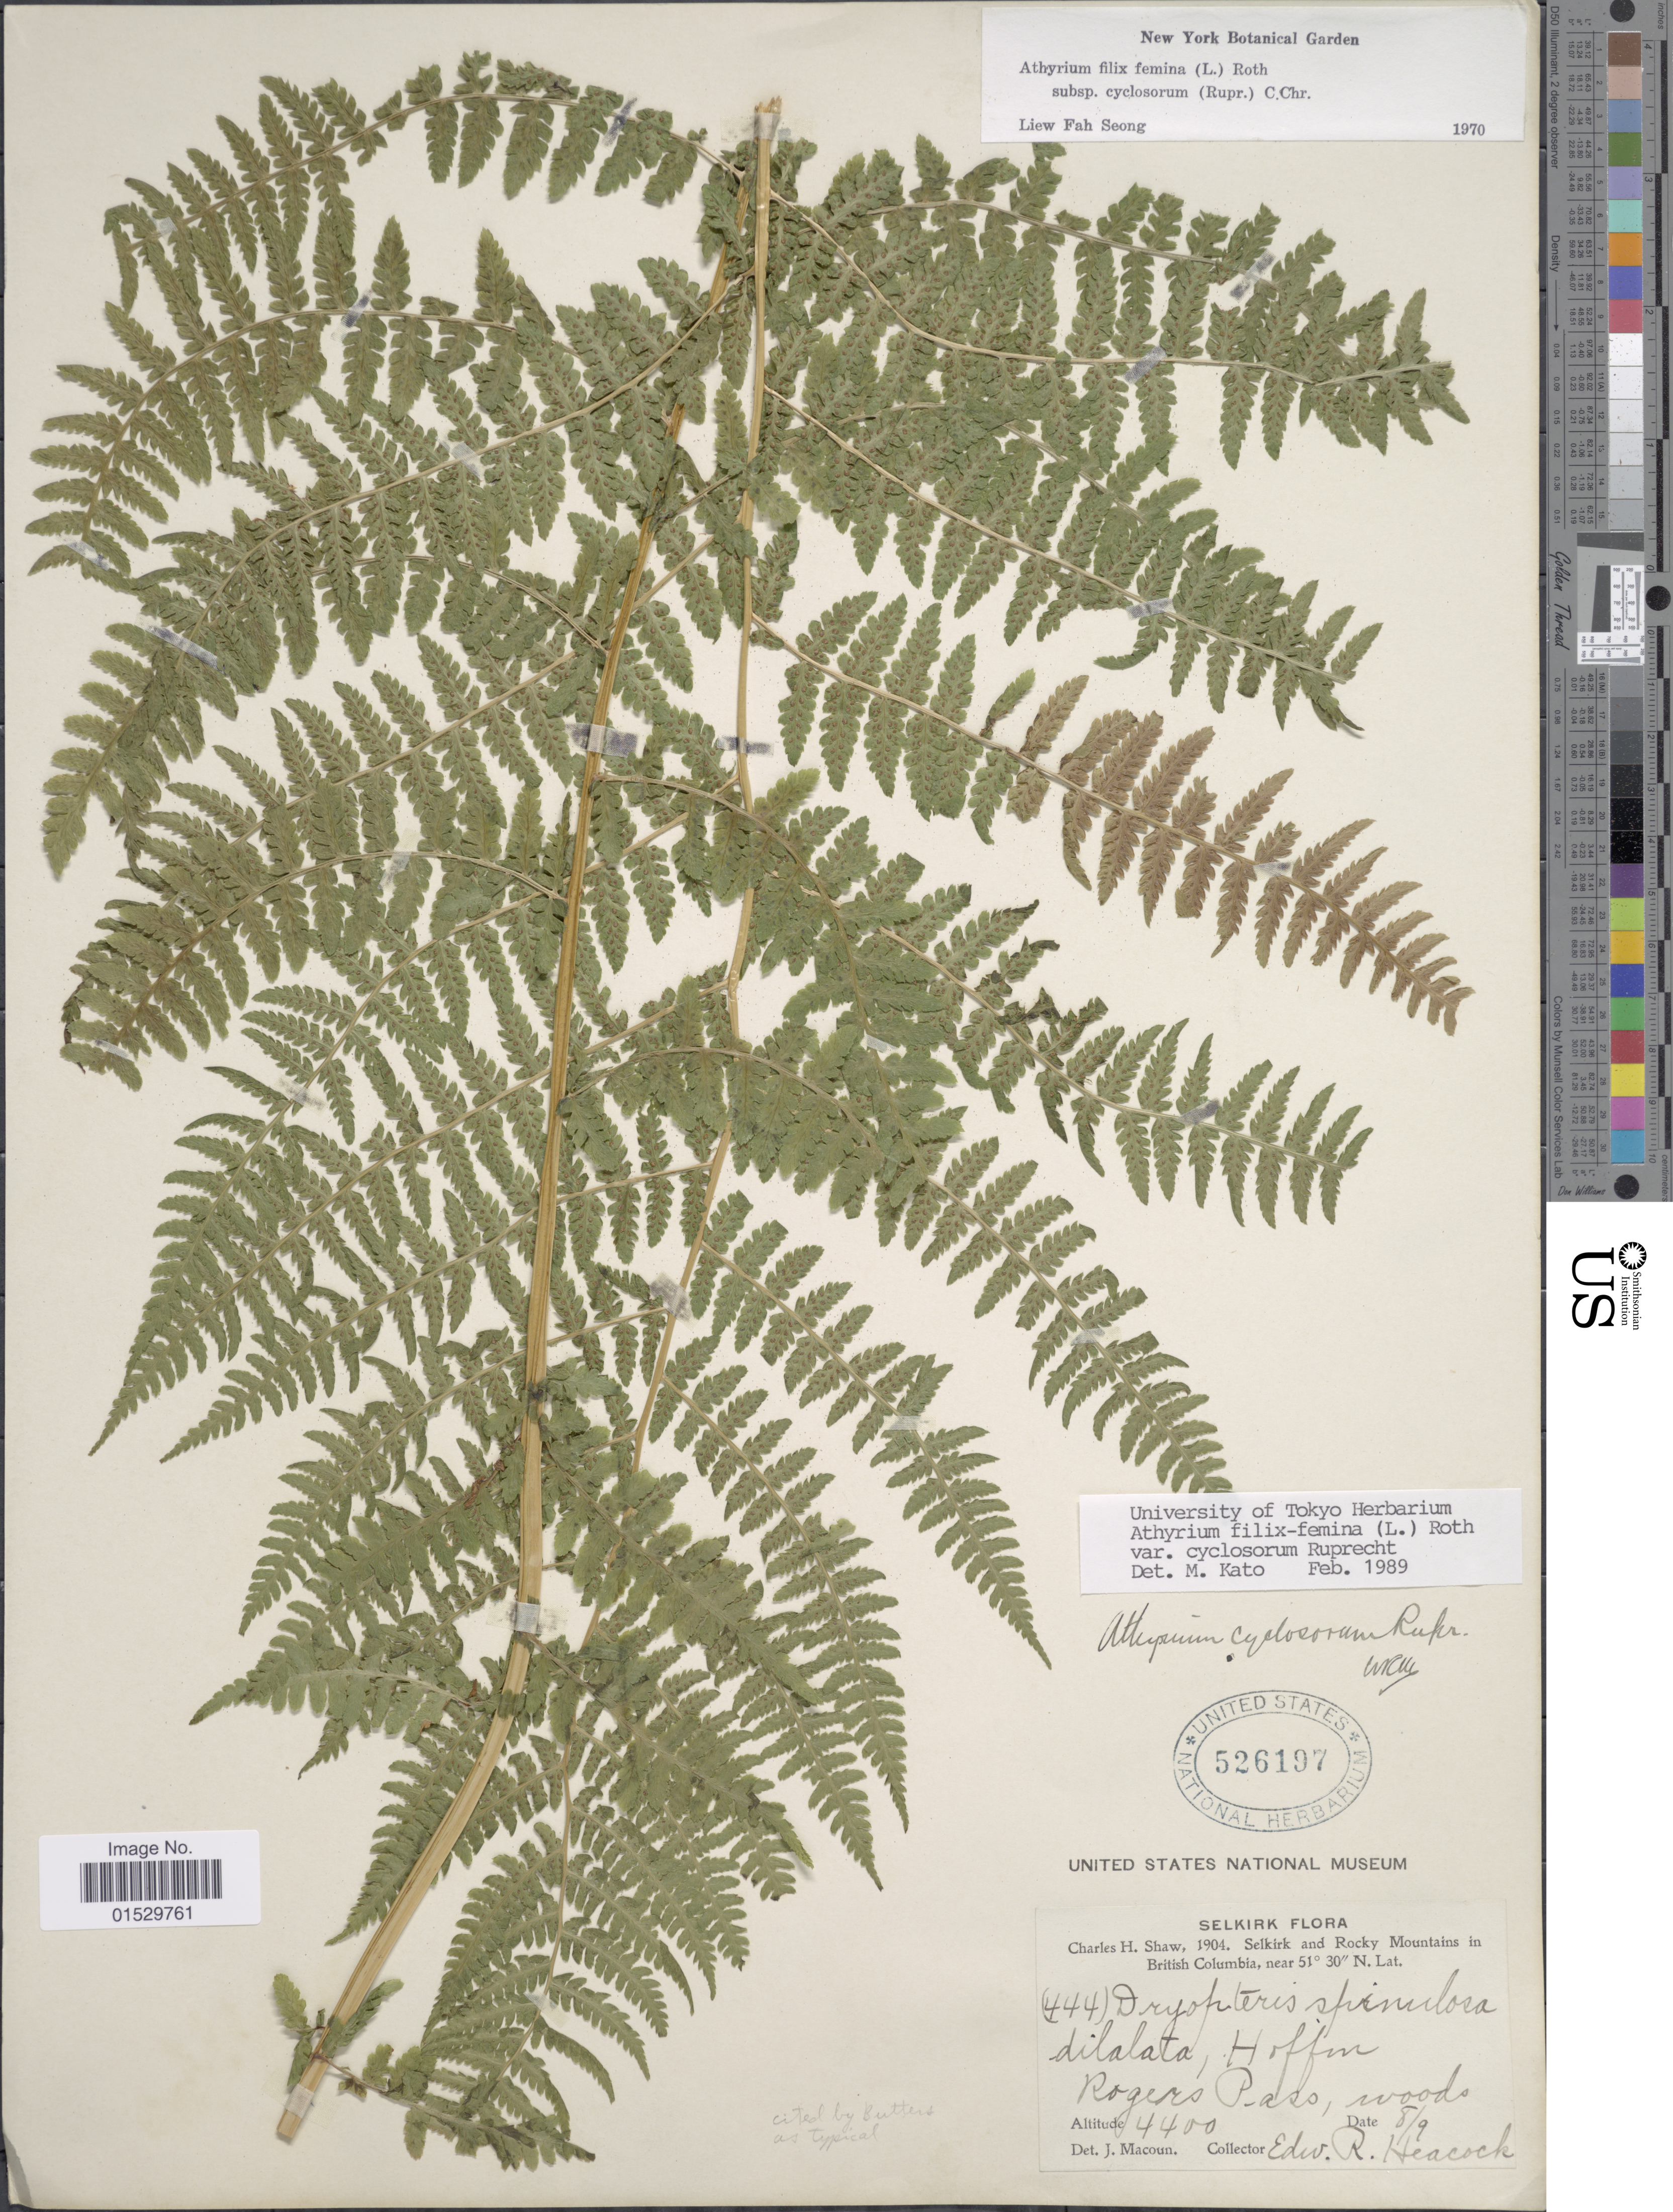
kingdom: Plantae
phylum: Tracheophyta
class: Polypodiopsida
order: Polypodiales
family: Athyriaceae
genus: Athyrium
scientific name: Athyrium filix-femina subsp. cyclosorum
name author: (Rupr.) C. Chr.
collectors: E. Heacock & C. H. Shaw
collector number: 444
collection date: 1904-08-09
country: Canada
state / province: British Columbia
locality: Selkirk and Rocky Mountains in British Columbia, Rogers Pass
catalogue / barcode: US 526197